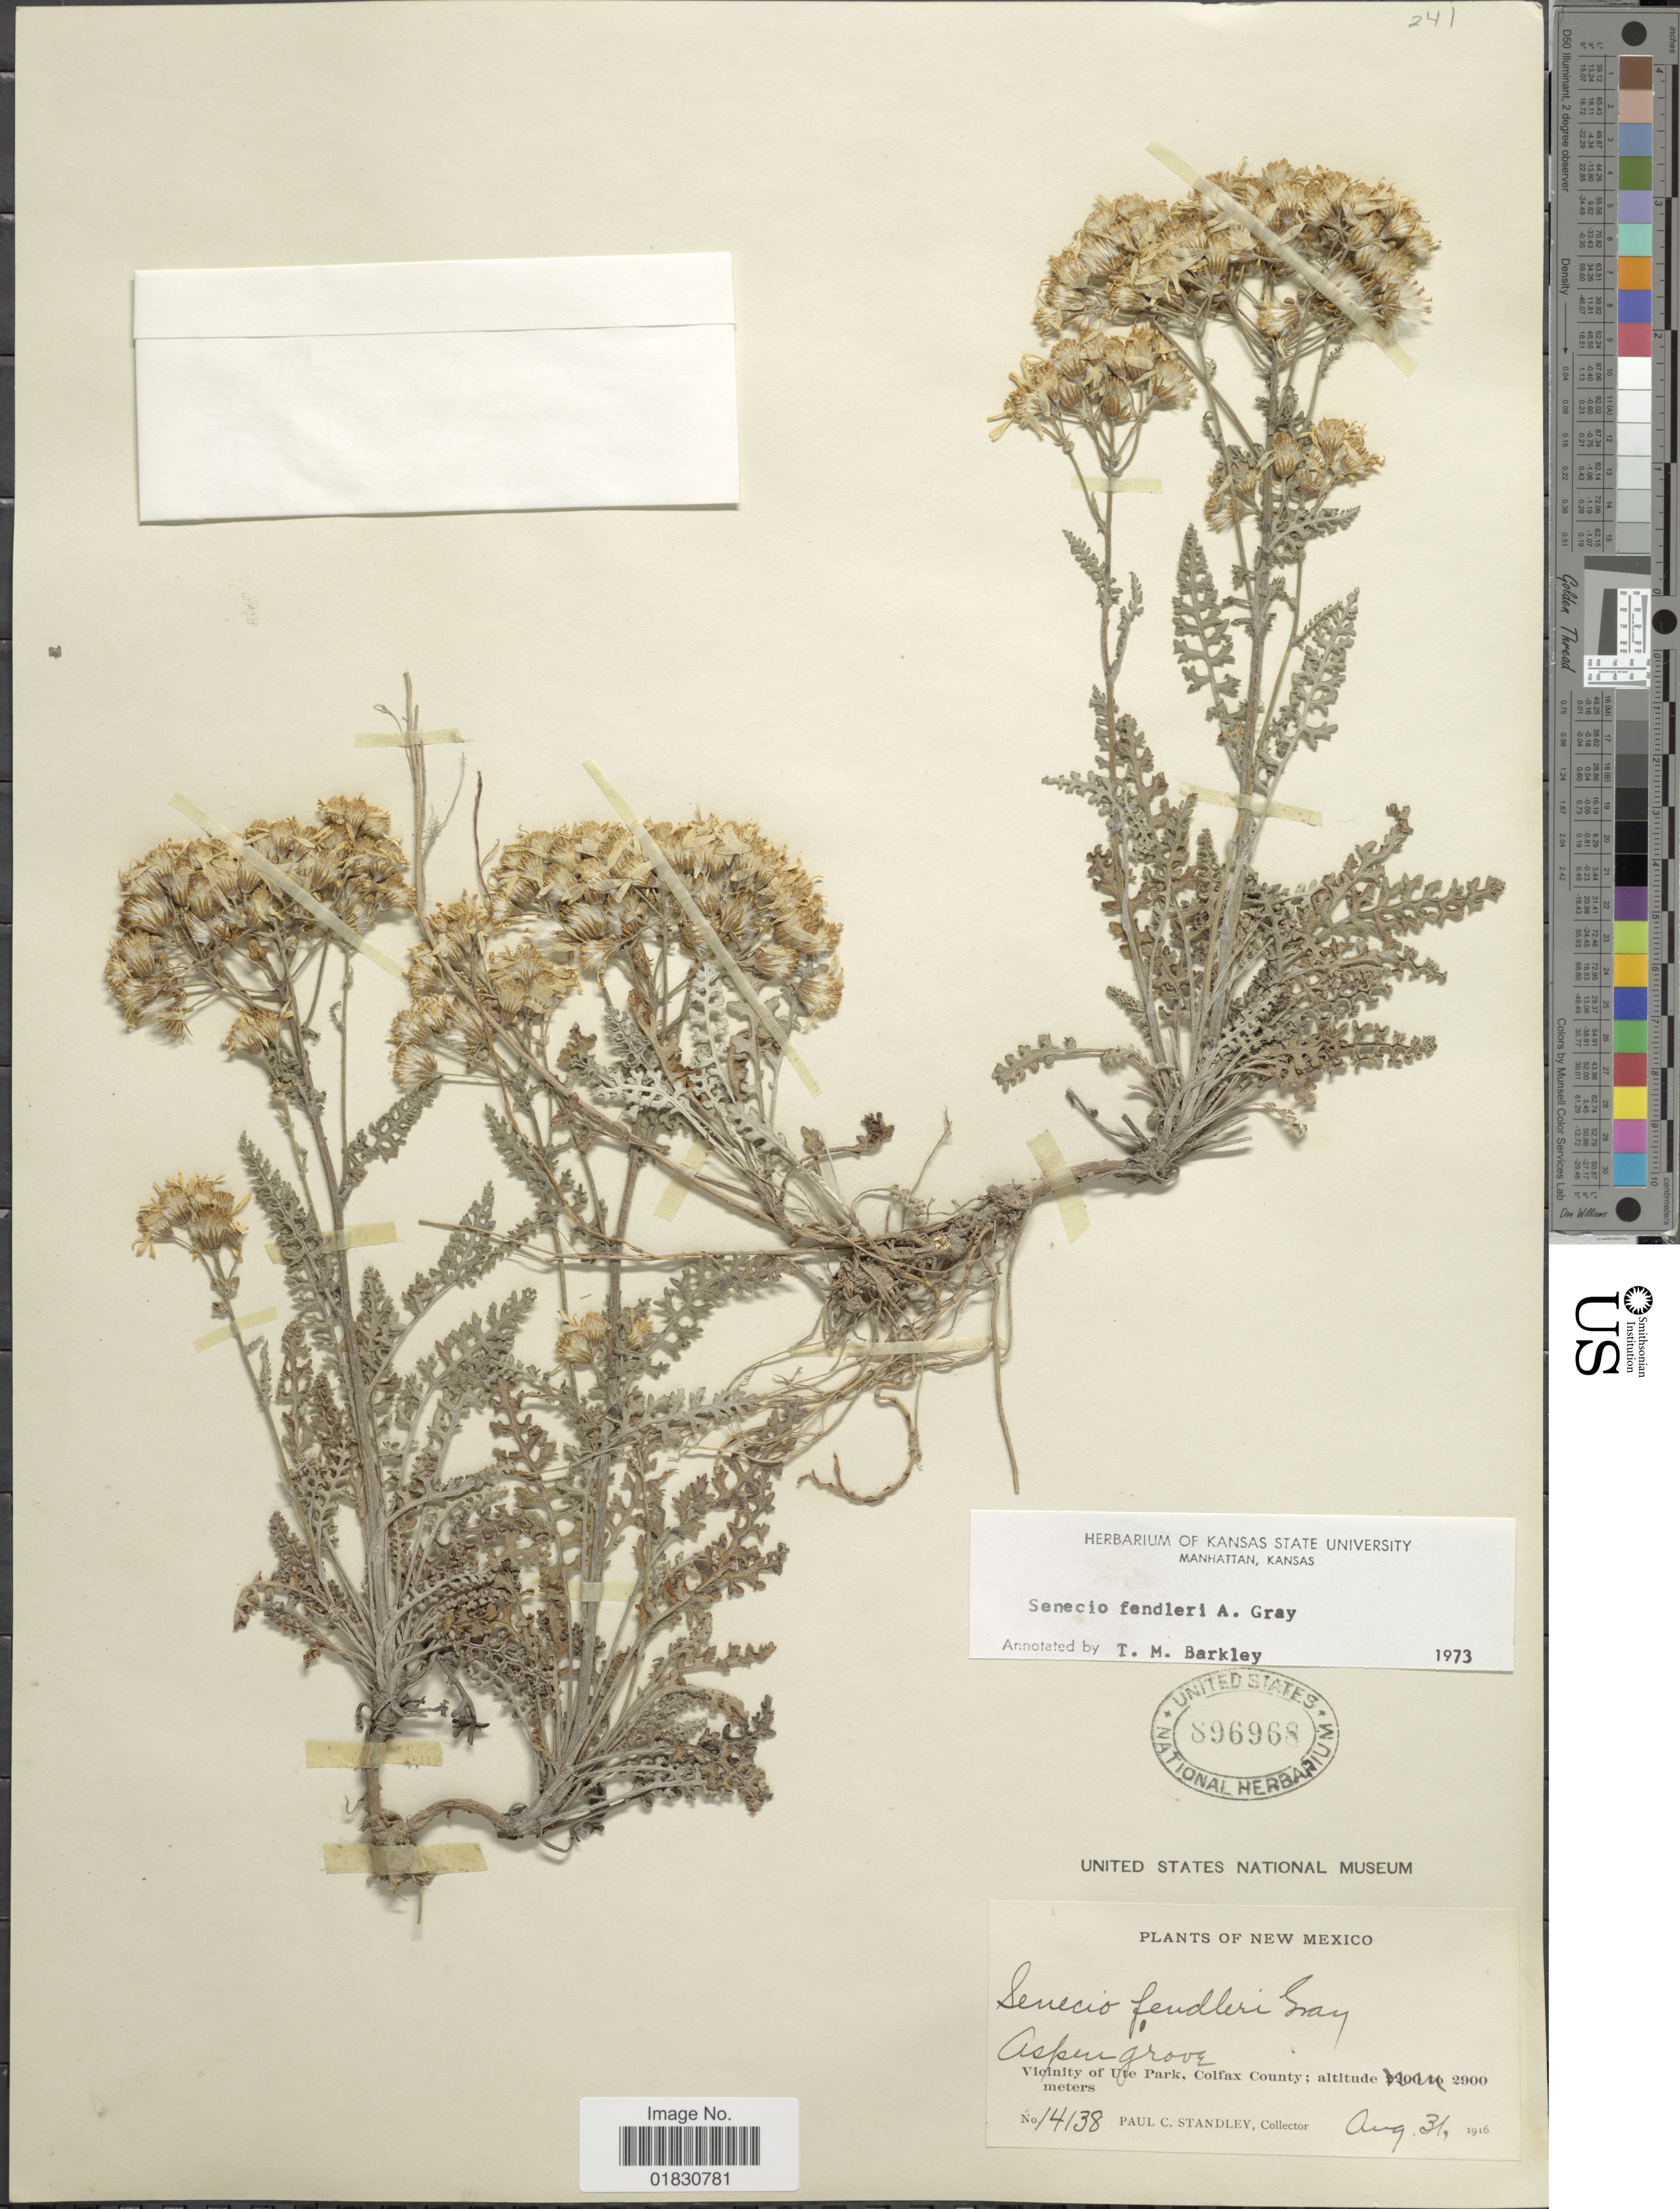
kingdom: Plantae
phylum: Tracheophyta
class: Magnoliopsida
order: Asterales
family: Asteraceae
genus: Packera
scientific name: Packera fendleri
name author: (A. Gray) W.A. Weber & Á. Löve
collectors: P. C. Standley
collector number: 14138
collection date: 1916-08-31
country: United States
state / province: New Mexico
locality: Aspen Grove, Vicinity of Ute Park, Colfax County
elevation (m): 2900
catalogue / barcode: US 896968